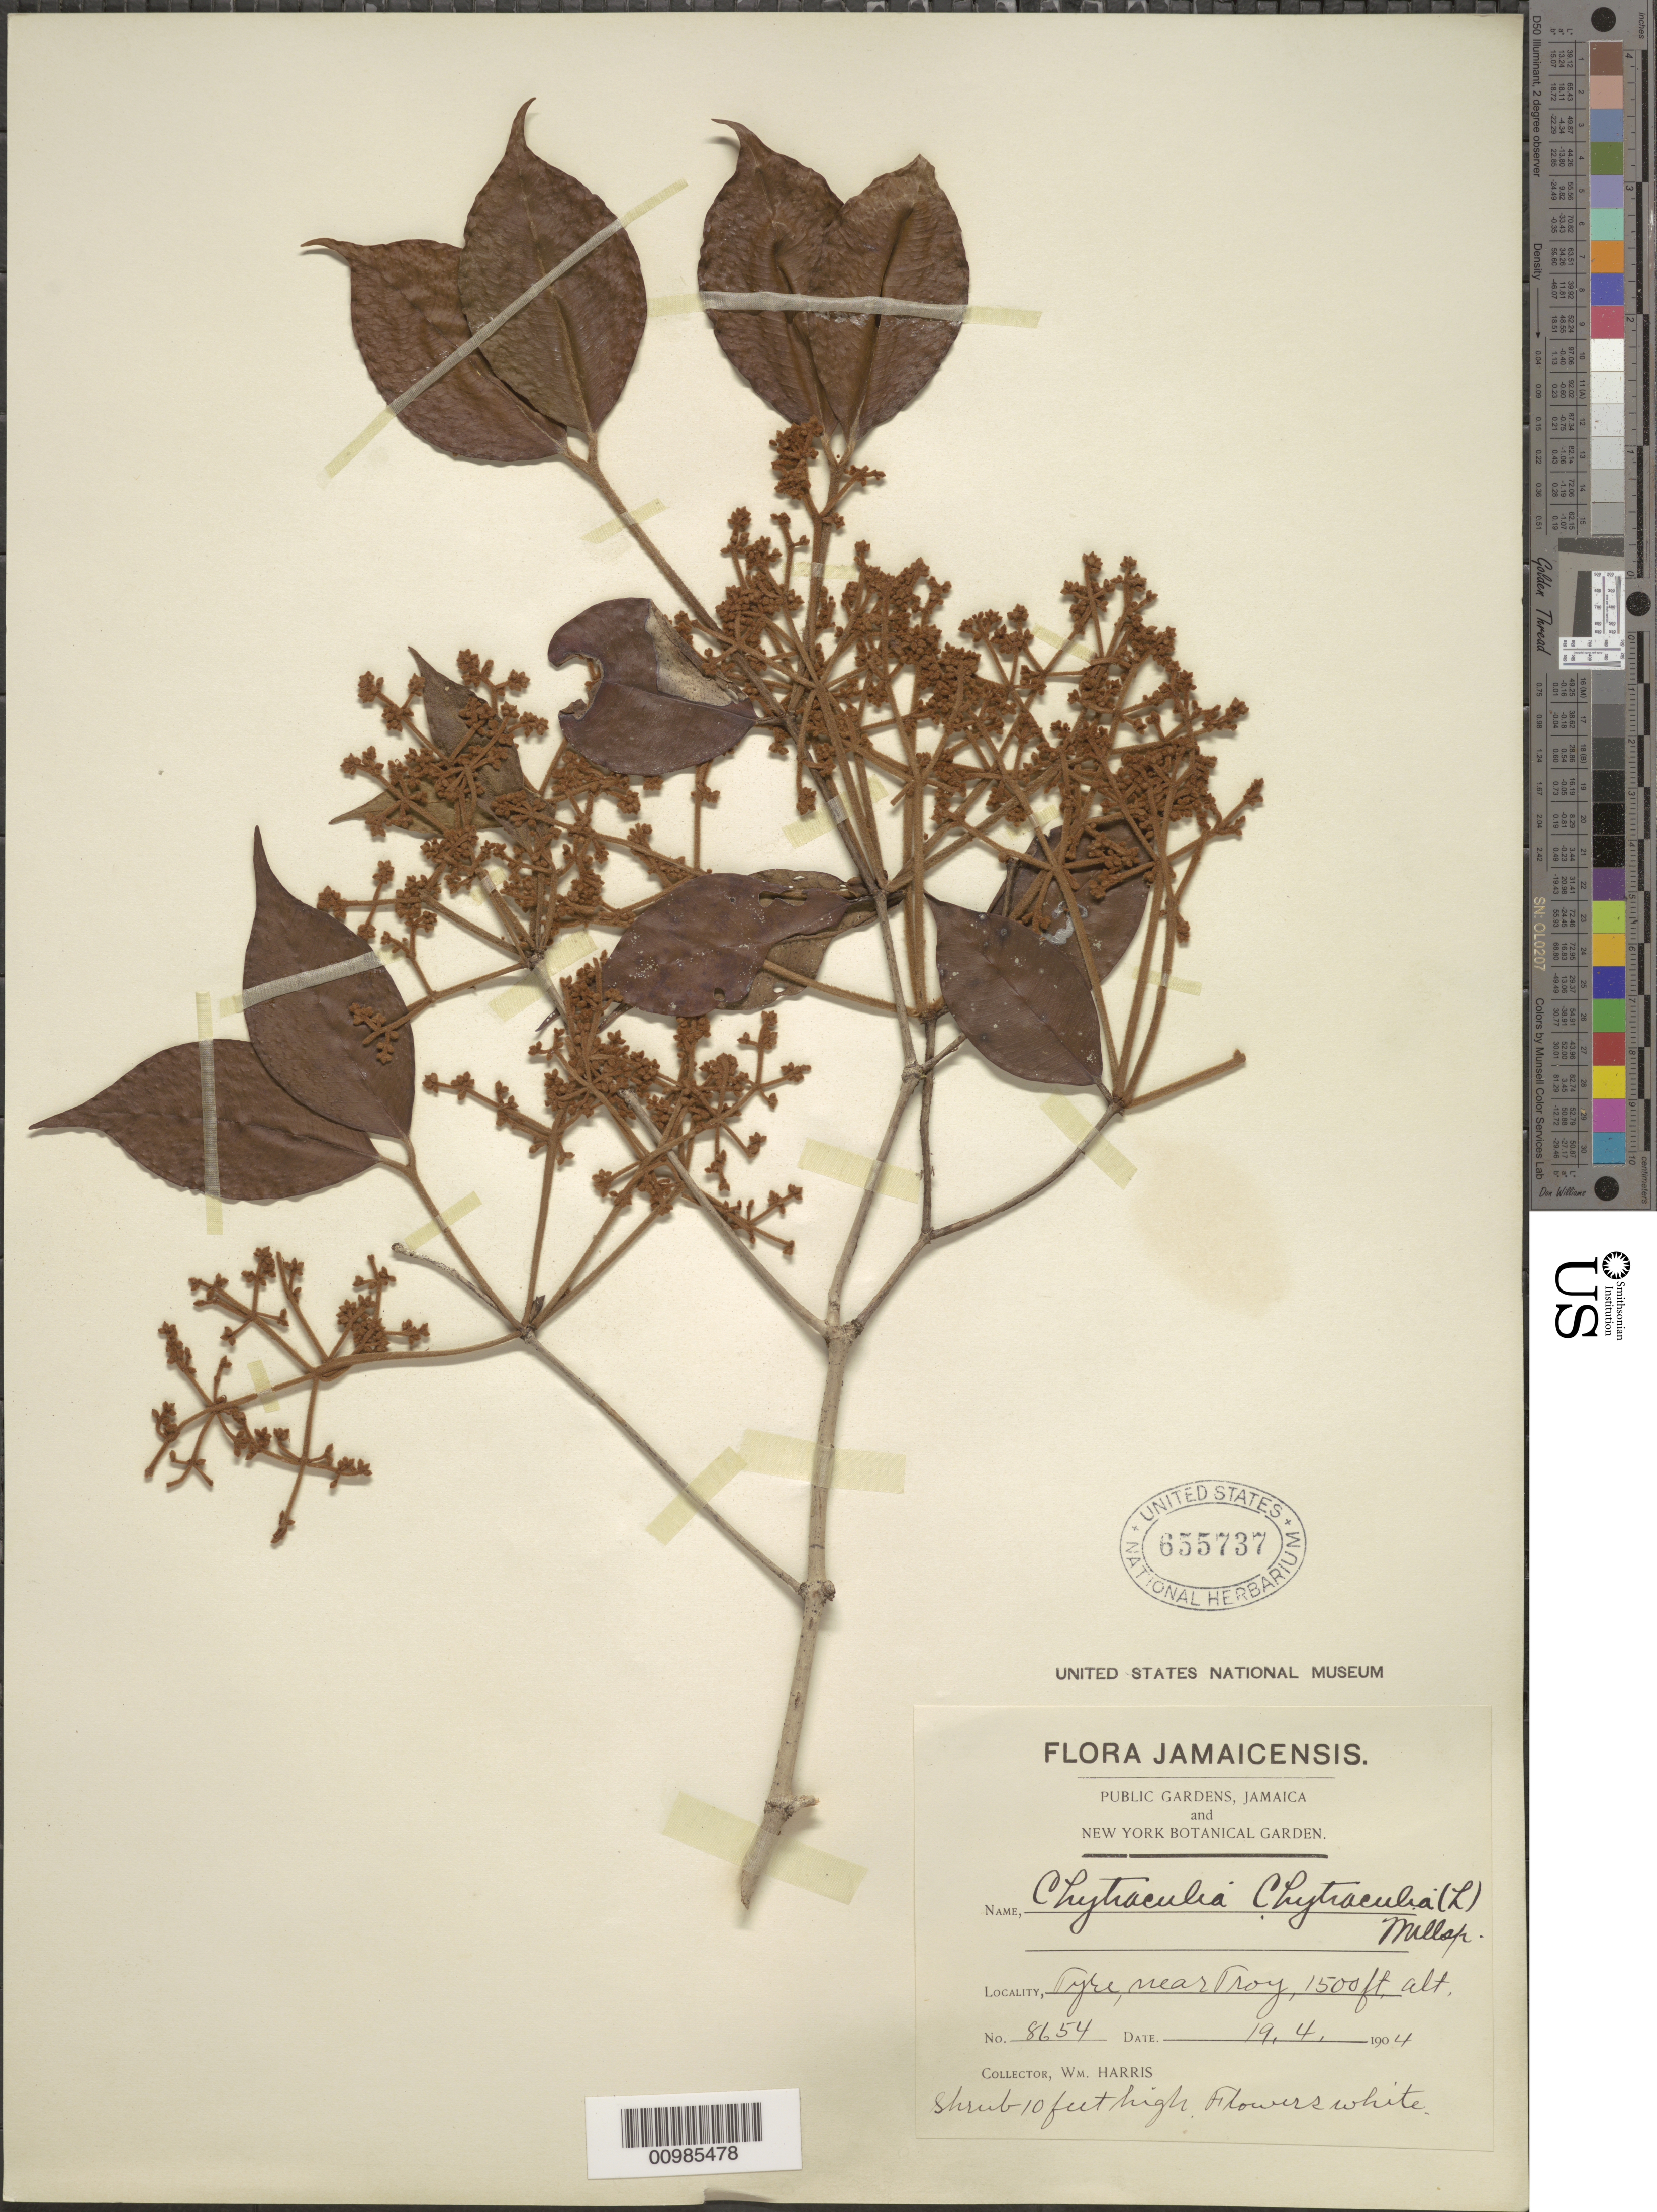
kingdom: Plantae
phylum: Tracheophyta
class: Magnoliopsida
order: Myrtales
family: Myrtaceae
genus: Myrcia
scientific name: Myrcia chytraculia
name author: (L.) A.R. Lourenço & E. Lucas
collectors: W. H. Harris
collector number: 8654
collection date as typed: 19 Apr 1904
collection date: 1904-04-19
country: Jamaica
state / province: Trelawny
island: Jamaica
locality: Tyre, near Troy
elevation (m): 457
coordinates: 0 N, 0 E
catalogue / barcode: US 655737